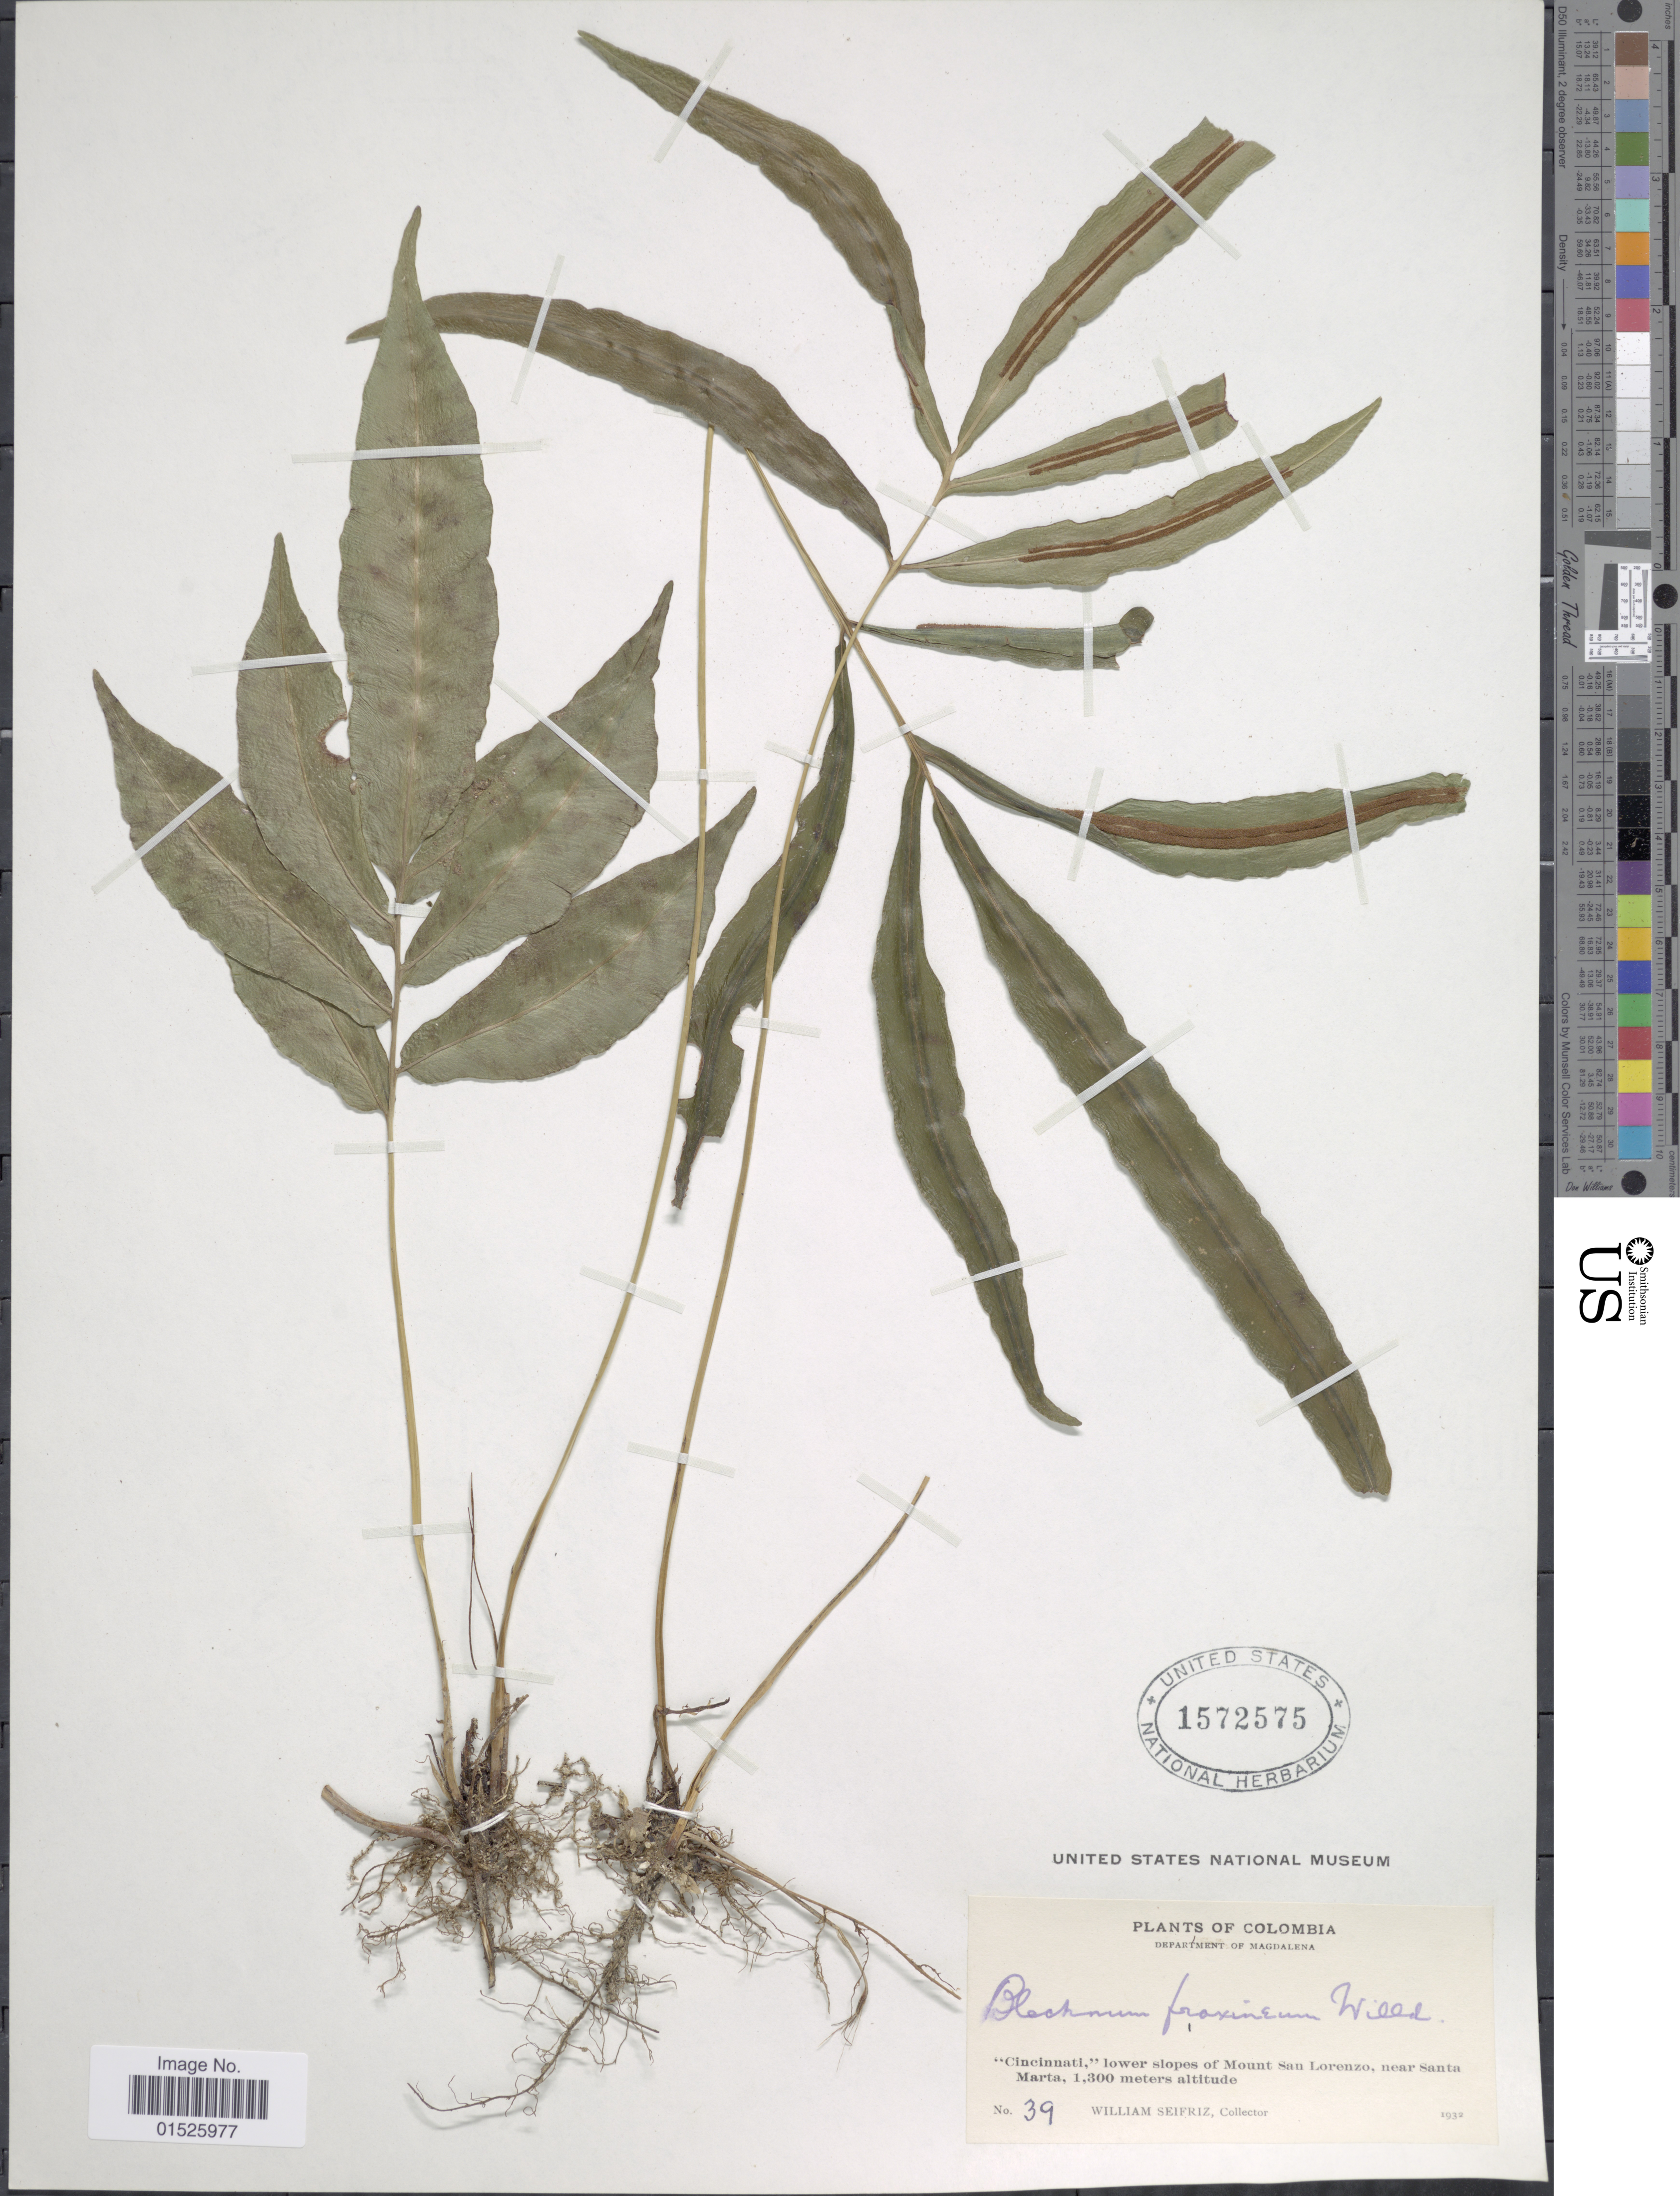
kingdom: Plantae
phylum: Tracheophyta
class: Polypodiopsida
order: Polypodiales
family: Blechnaceae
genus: Blechnum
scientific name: Blechnum x fraxineum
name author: Willd.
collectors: W. Seifriz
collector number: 39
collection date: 1932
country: Colombia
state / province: Magdalena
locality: Colombia, Department of Magdalena, "Cincinnati," lower slopes of Mount San Lorenzo, near Santa Marta.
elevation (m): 1300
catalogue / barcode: US 1572575